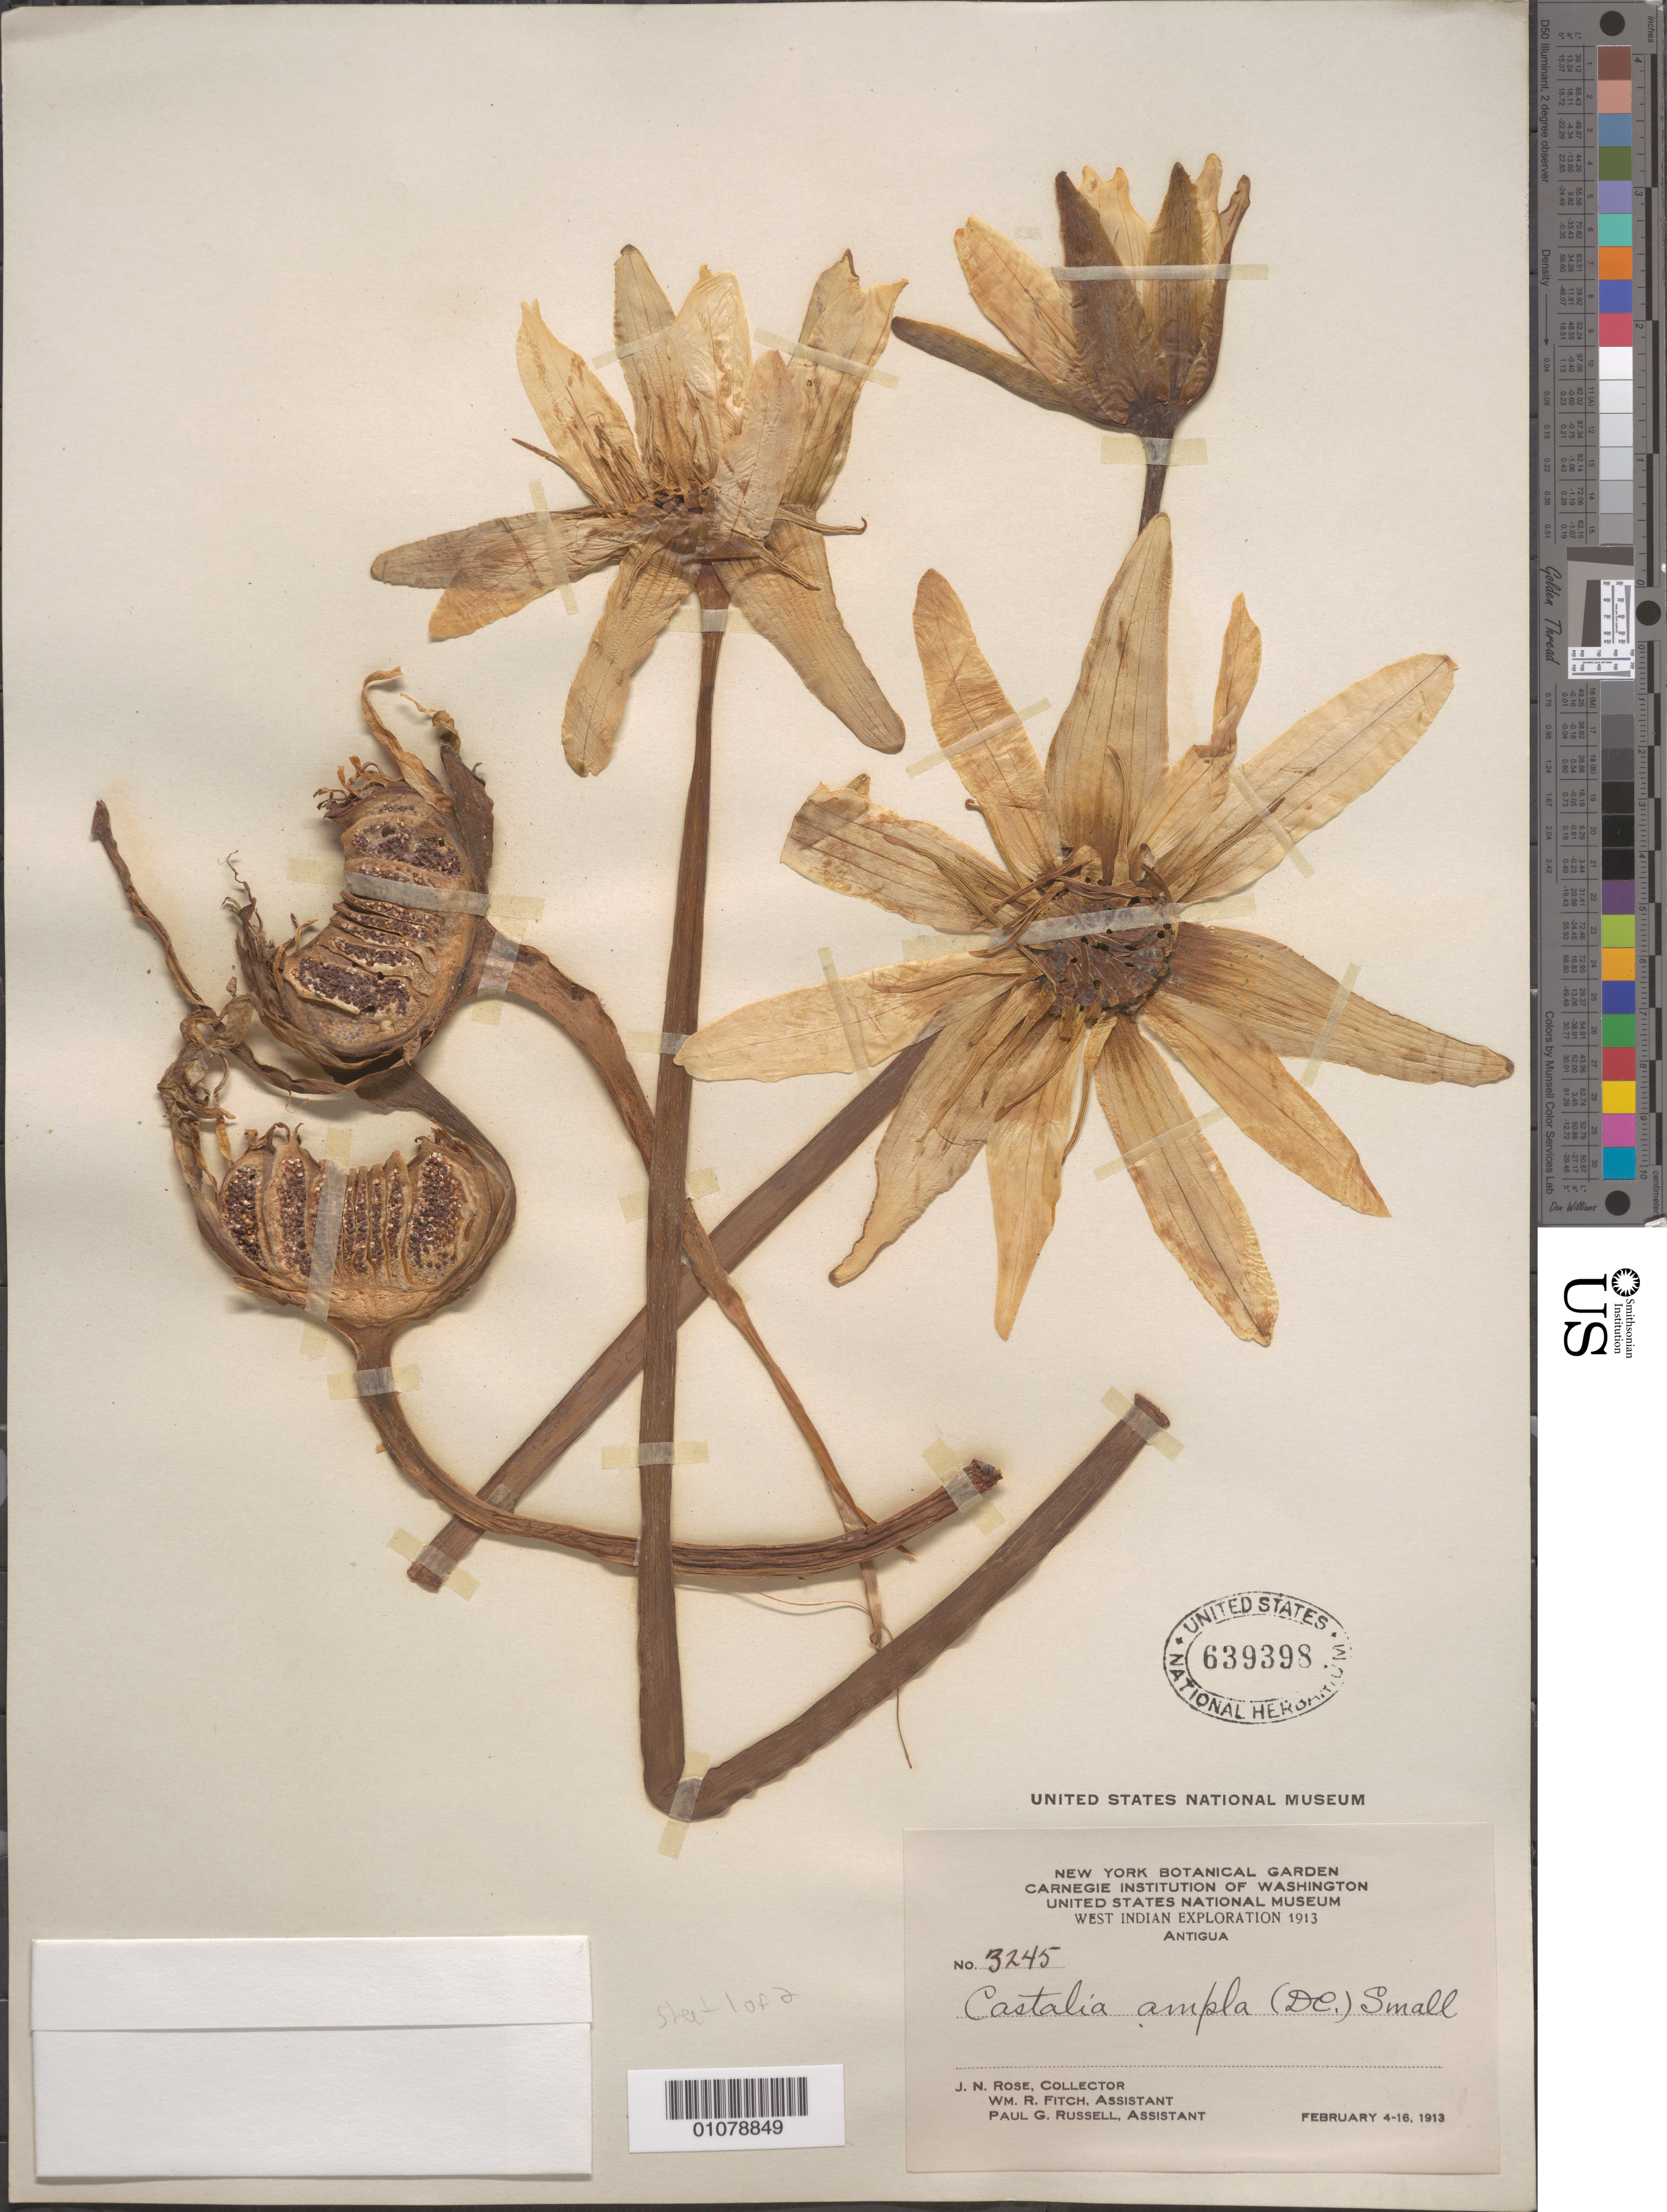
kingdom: Plantae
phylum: Tracheophyta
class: Magnoliopsida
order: Nymphaeales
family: Nymphaeaceae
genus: Nymphaea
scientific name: Nymphaea ampla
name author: (Salisb.) DC.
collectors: J. N. Rose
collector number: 3245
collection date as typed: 04 Feb 1913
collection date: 1913-02-04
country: Antigua and Barbuda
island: Antigua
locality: Antigua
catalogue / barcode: US 639398